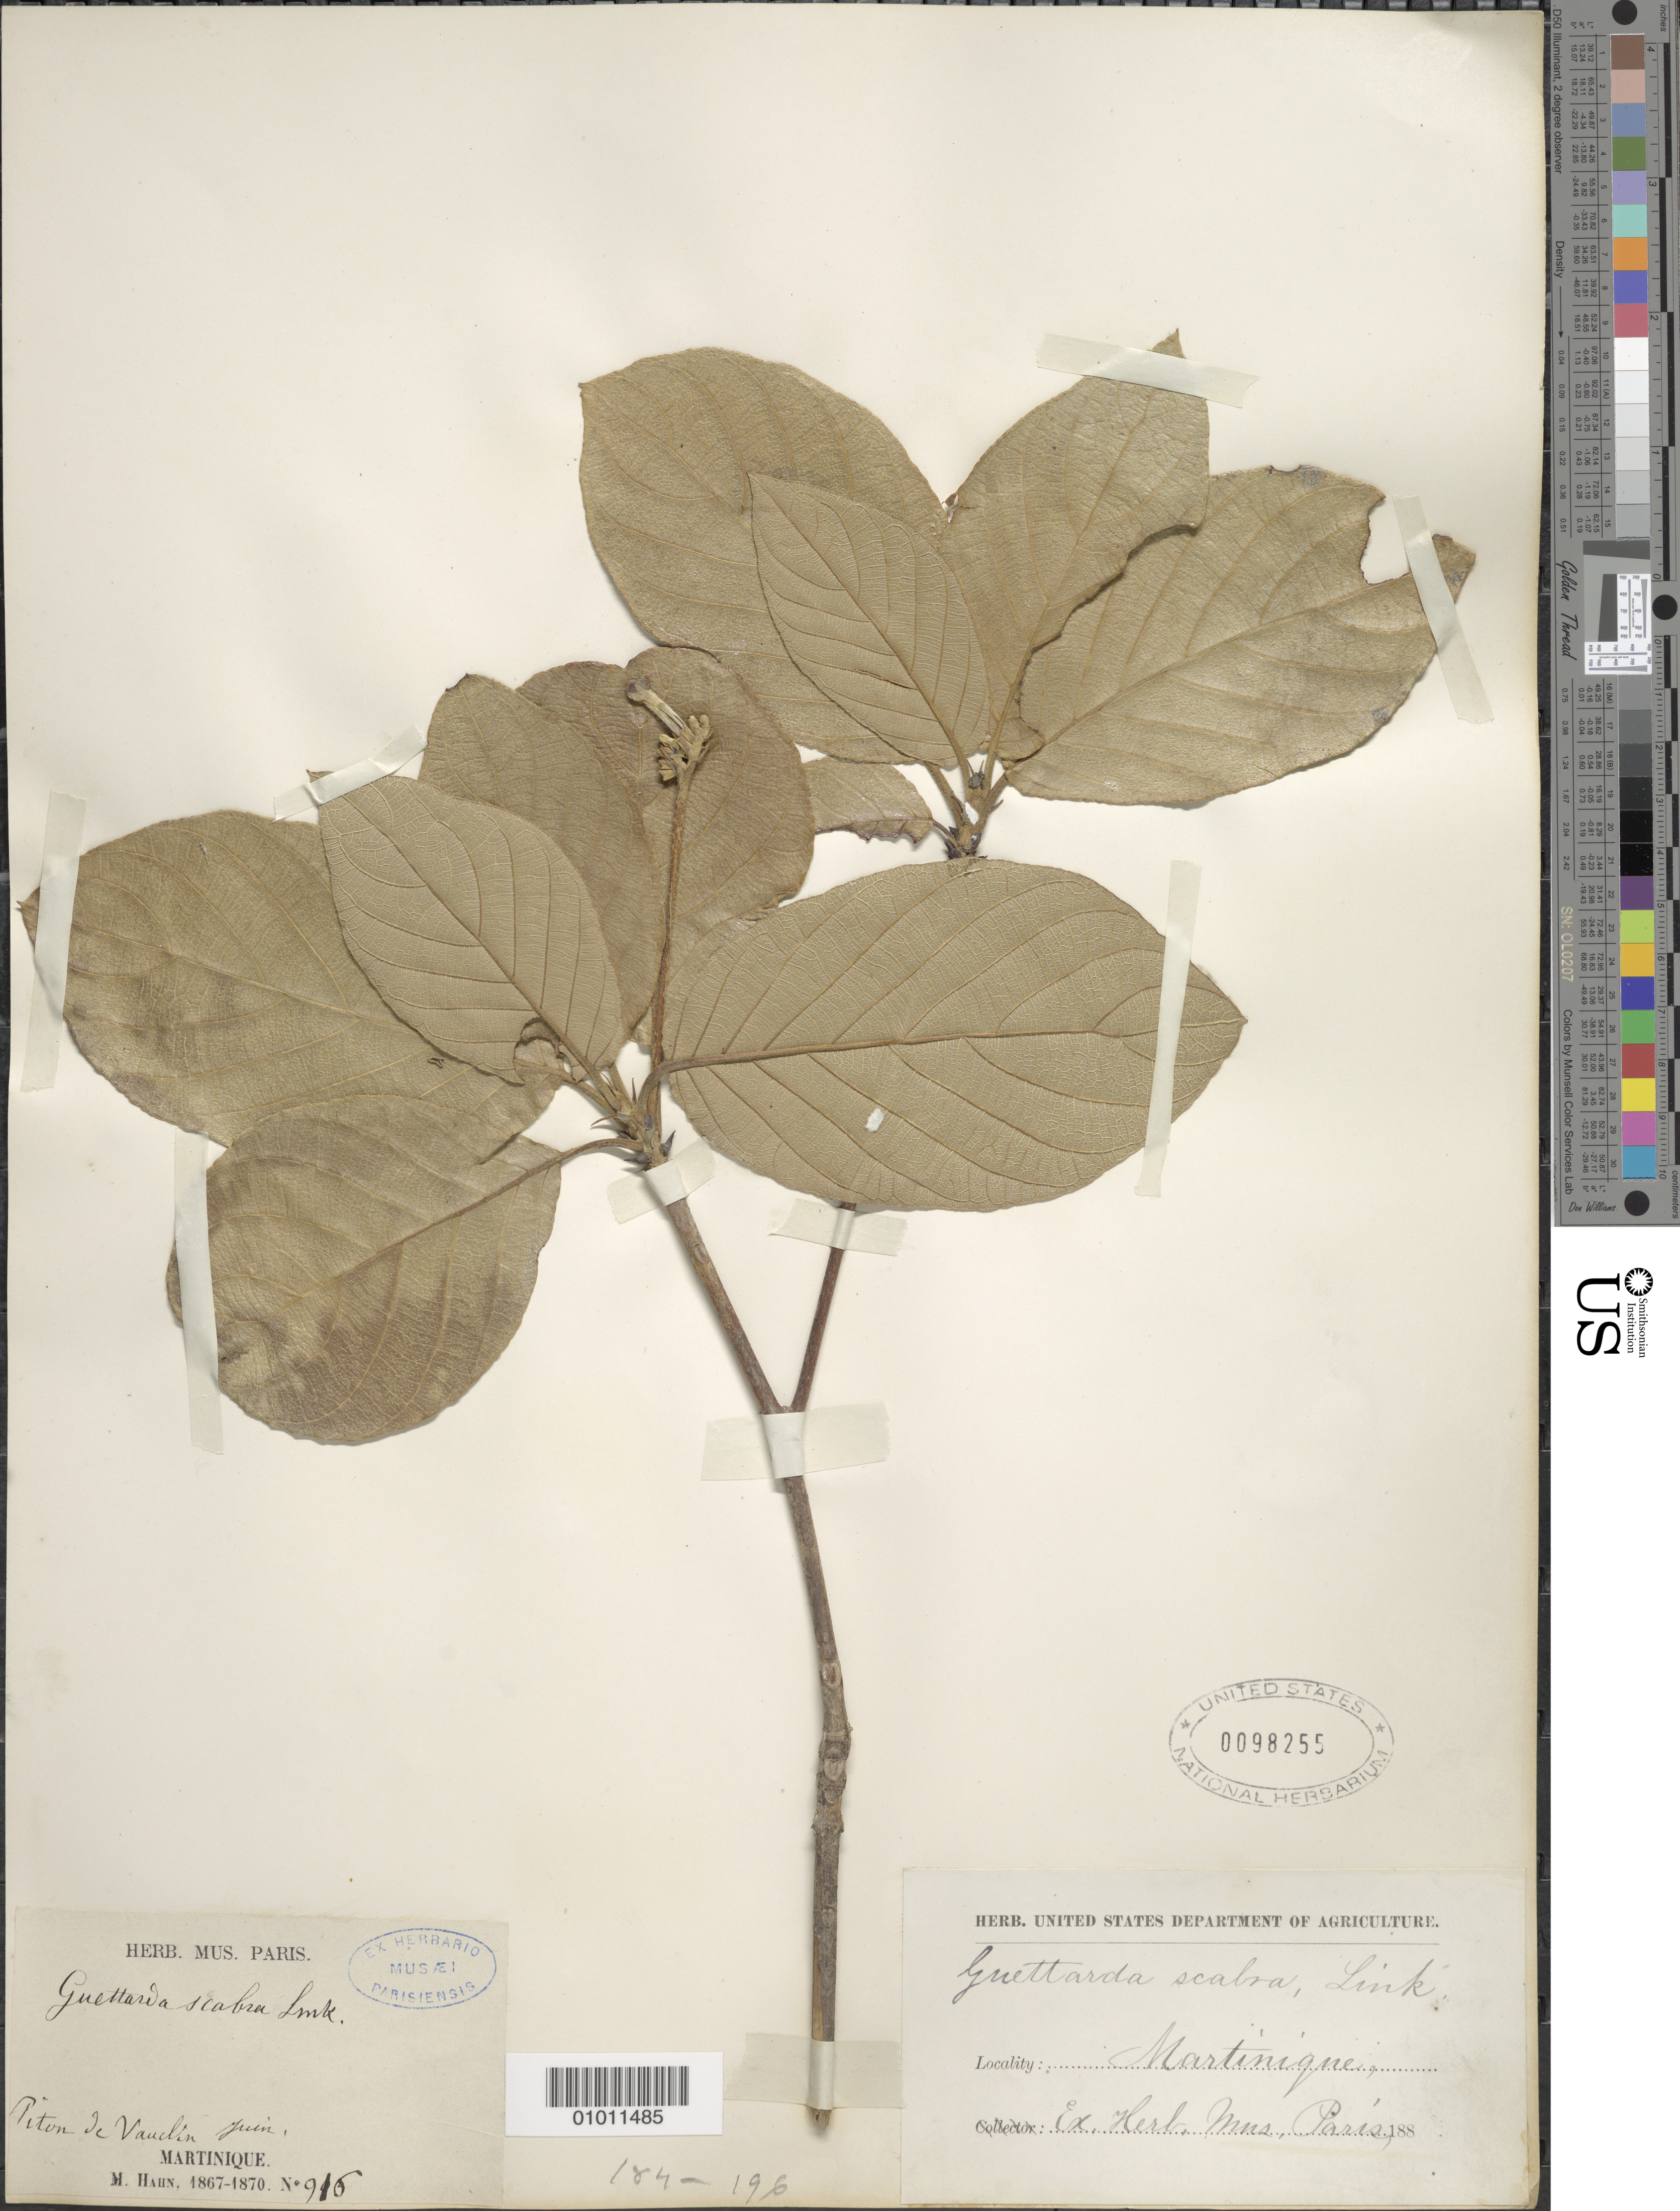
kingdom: Plantae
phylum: Tracheophyta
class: Magnoliopsida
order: Gentianales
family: Rubiaceae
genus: Guettarda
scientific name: Guettarda scabra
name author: (L.) Vent.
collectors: M. Hahn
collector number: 915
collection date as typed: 1867 to -- --- 1870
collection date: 1867/1870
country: Martinique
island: Martinique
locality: Piton de Vaudin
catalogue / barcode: US 98255